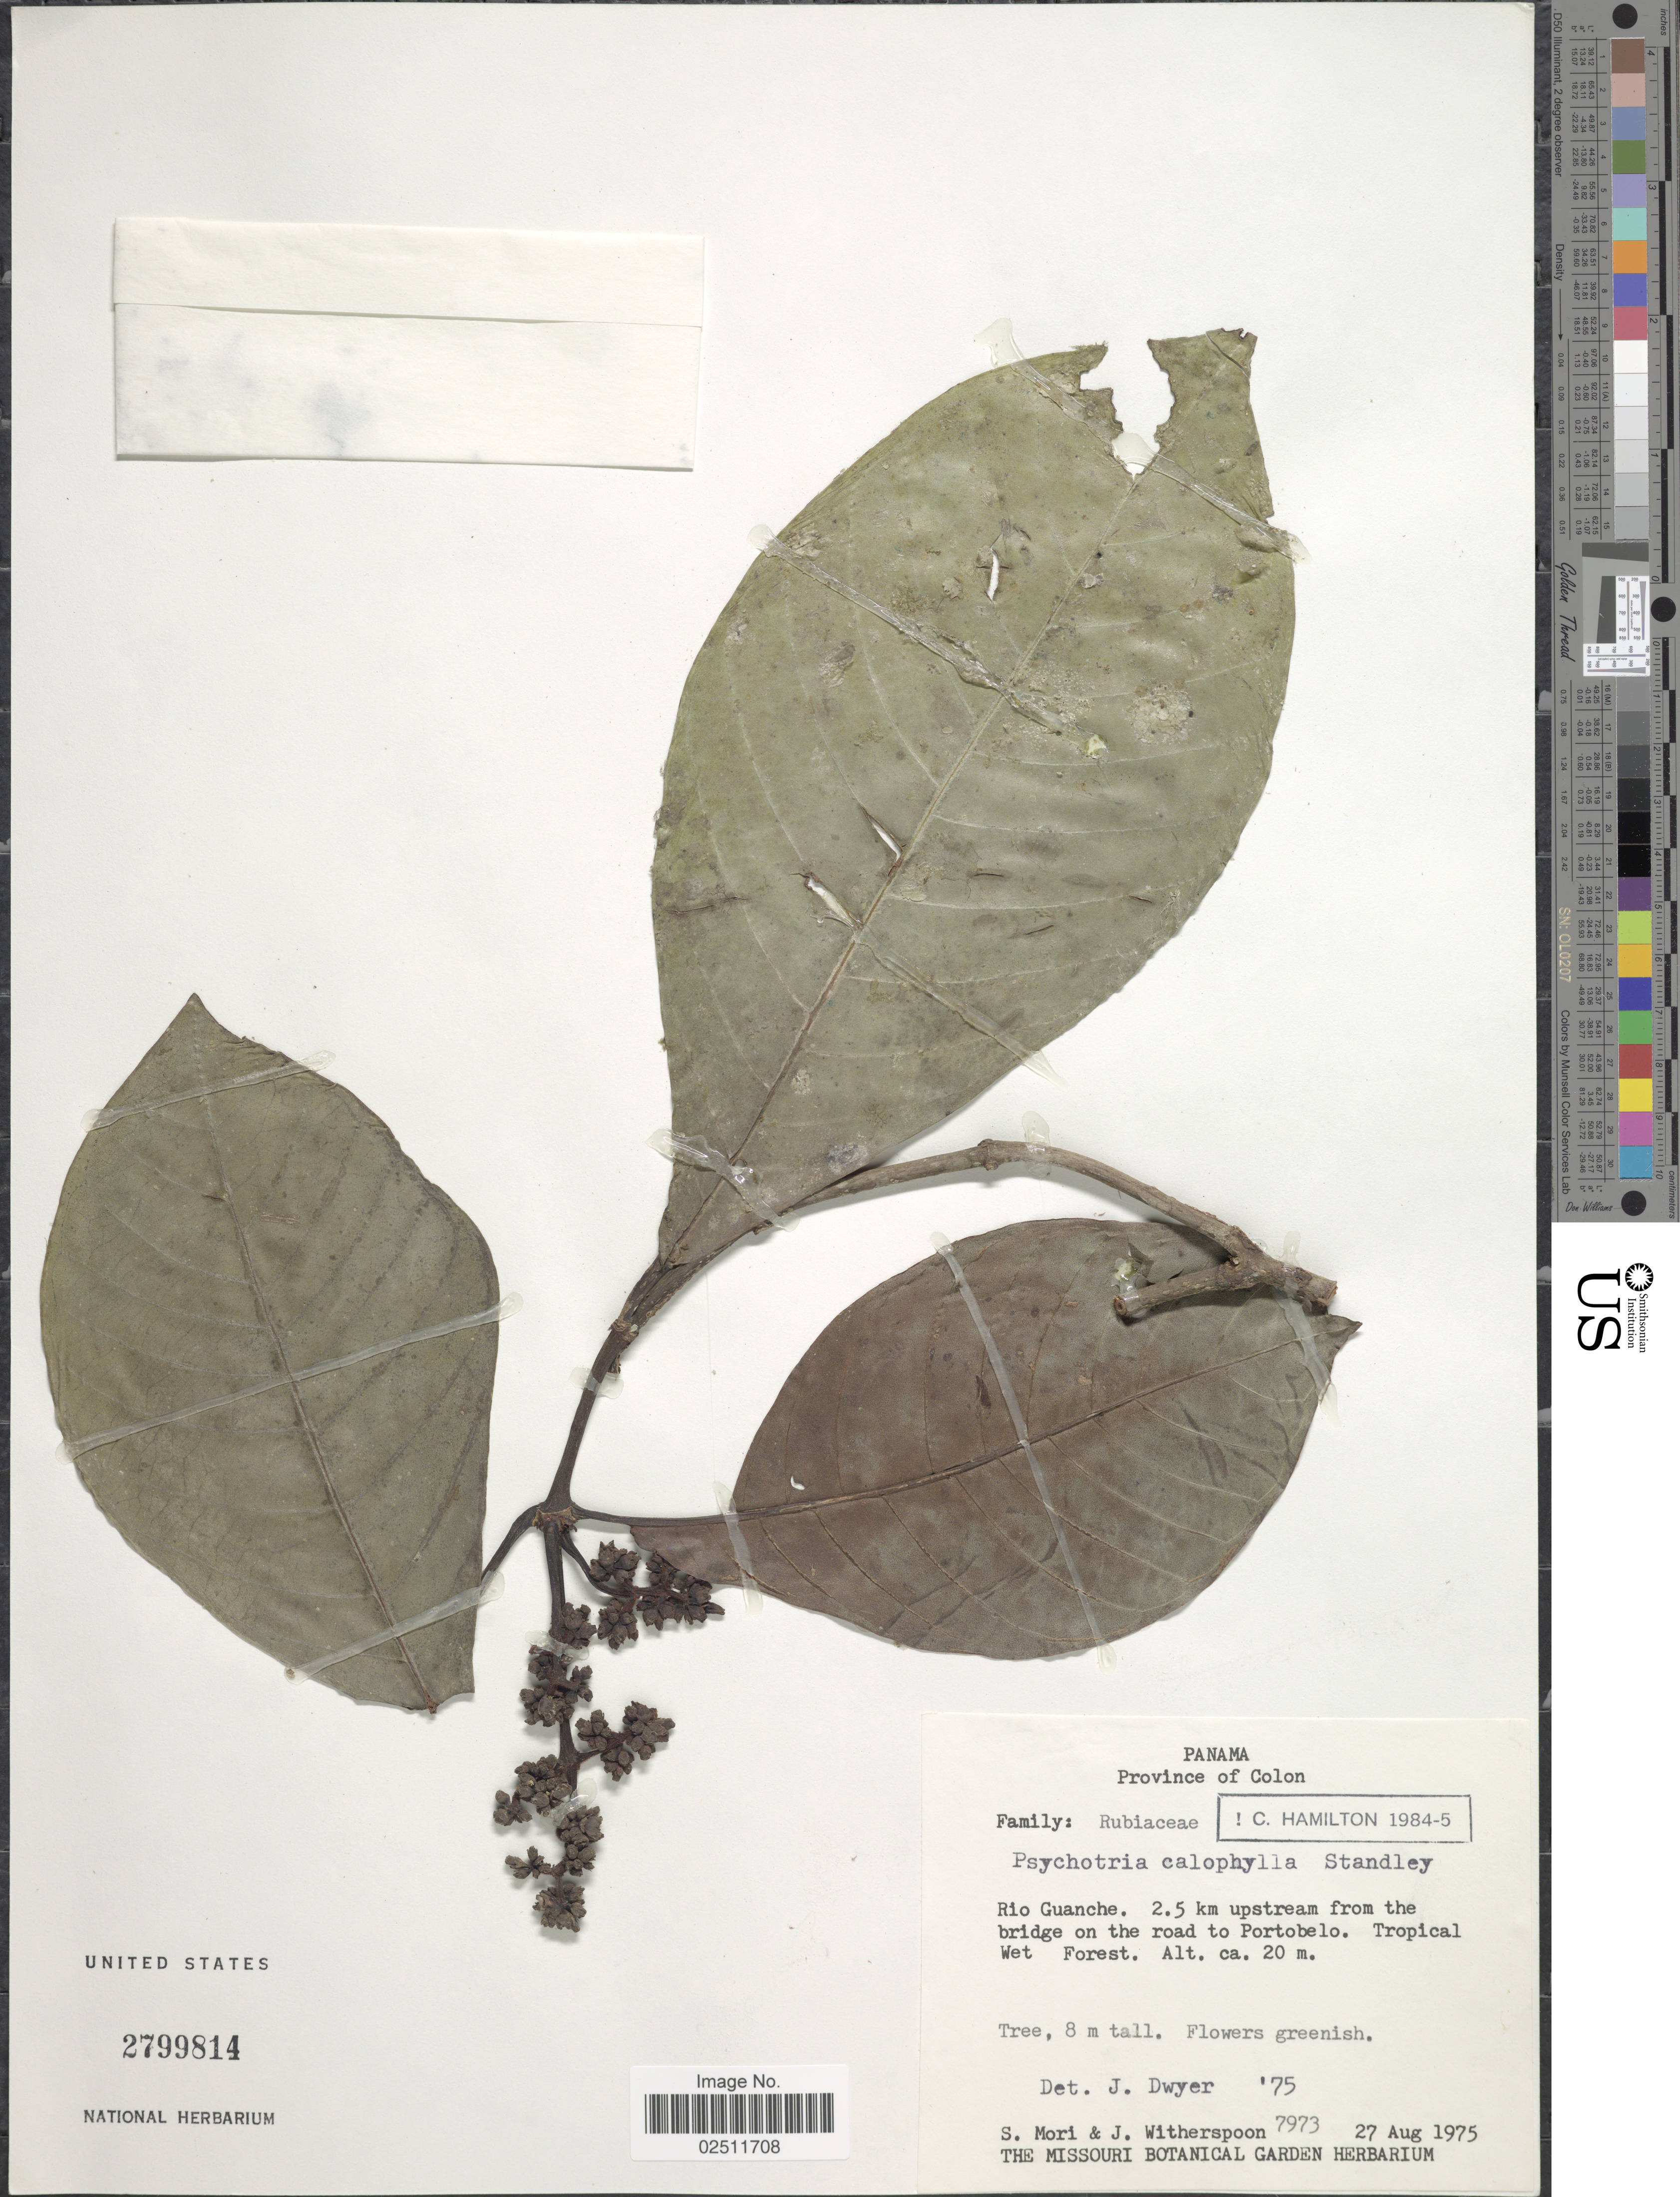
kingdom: Plantae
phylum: Tracheophyta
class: Magnoliopsida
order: Gentianales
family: Rubiaceae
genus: Psychotria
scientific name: Psychotria calophylla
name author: Standl.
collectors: S. Mori & J. Witherspoon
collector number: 7973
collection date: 1975-08-27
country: Honduras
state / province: Colón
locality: Rio Guanche. 2.5 km upstream from the bridge on the road to Portobelo.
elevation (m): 20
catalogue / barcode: US 2799814